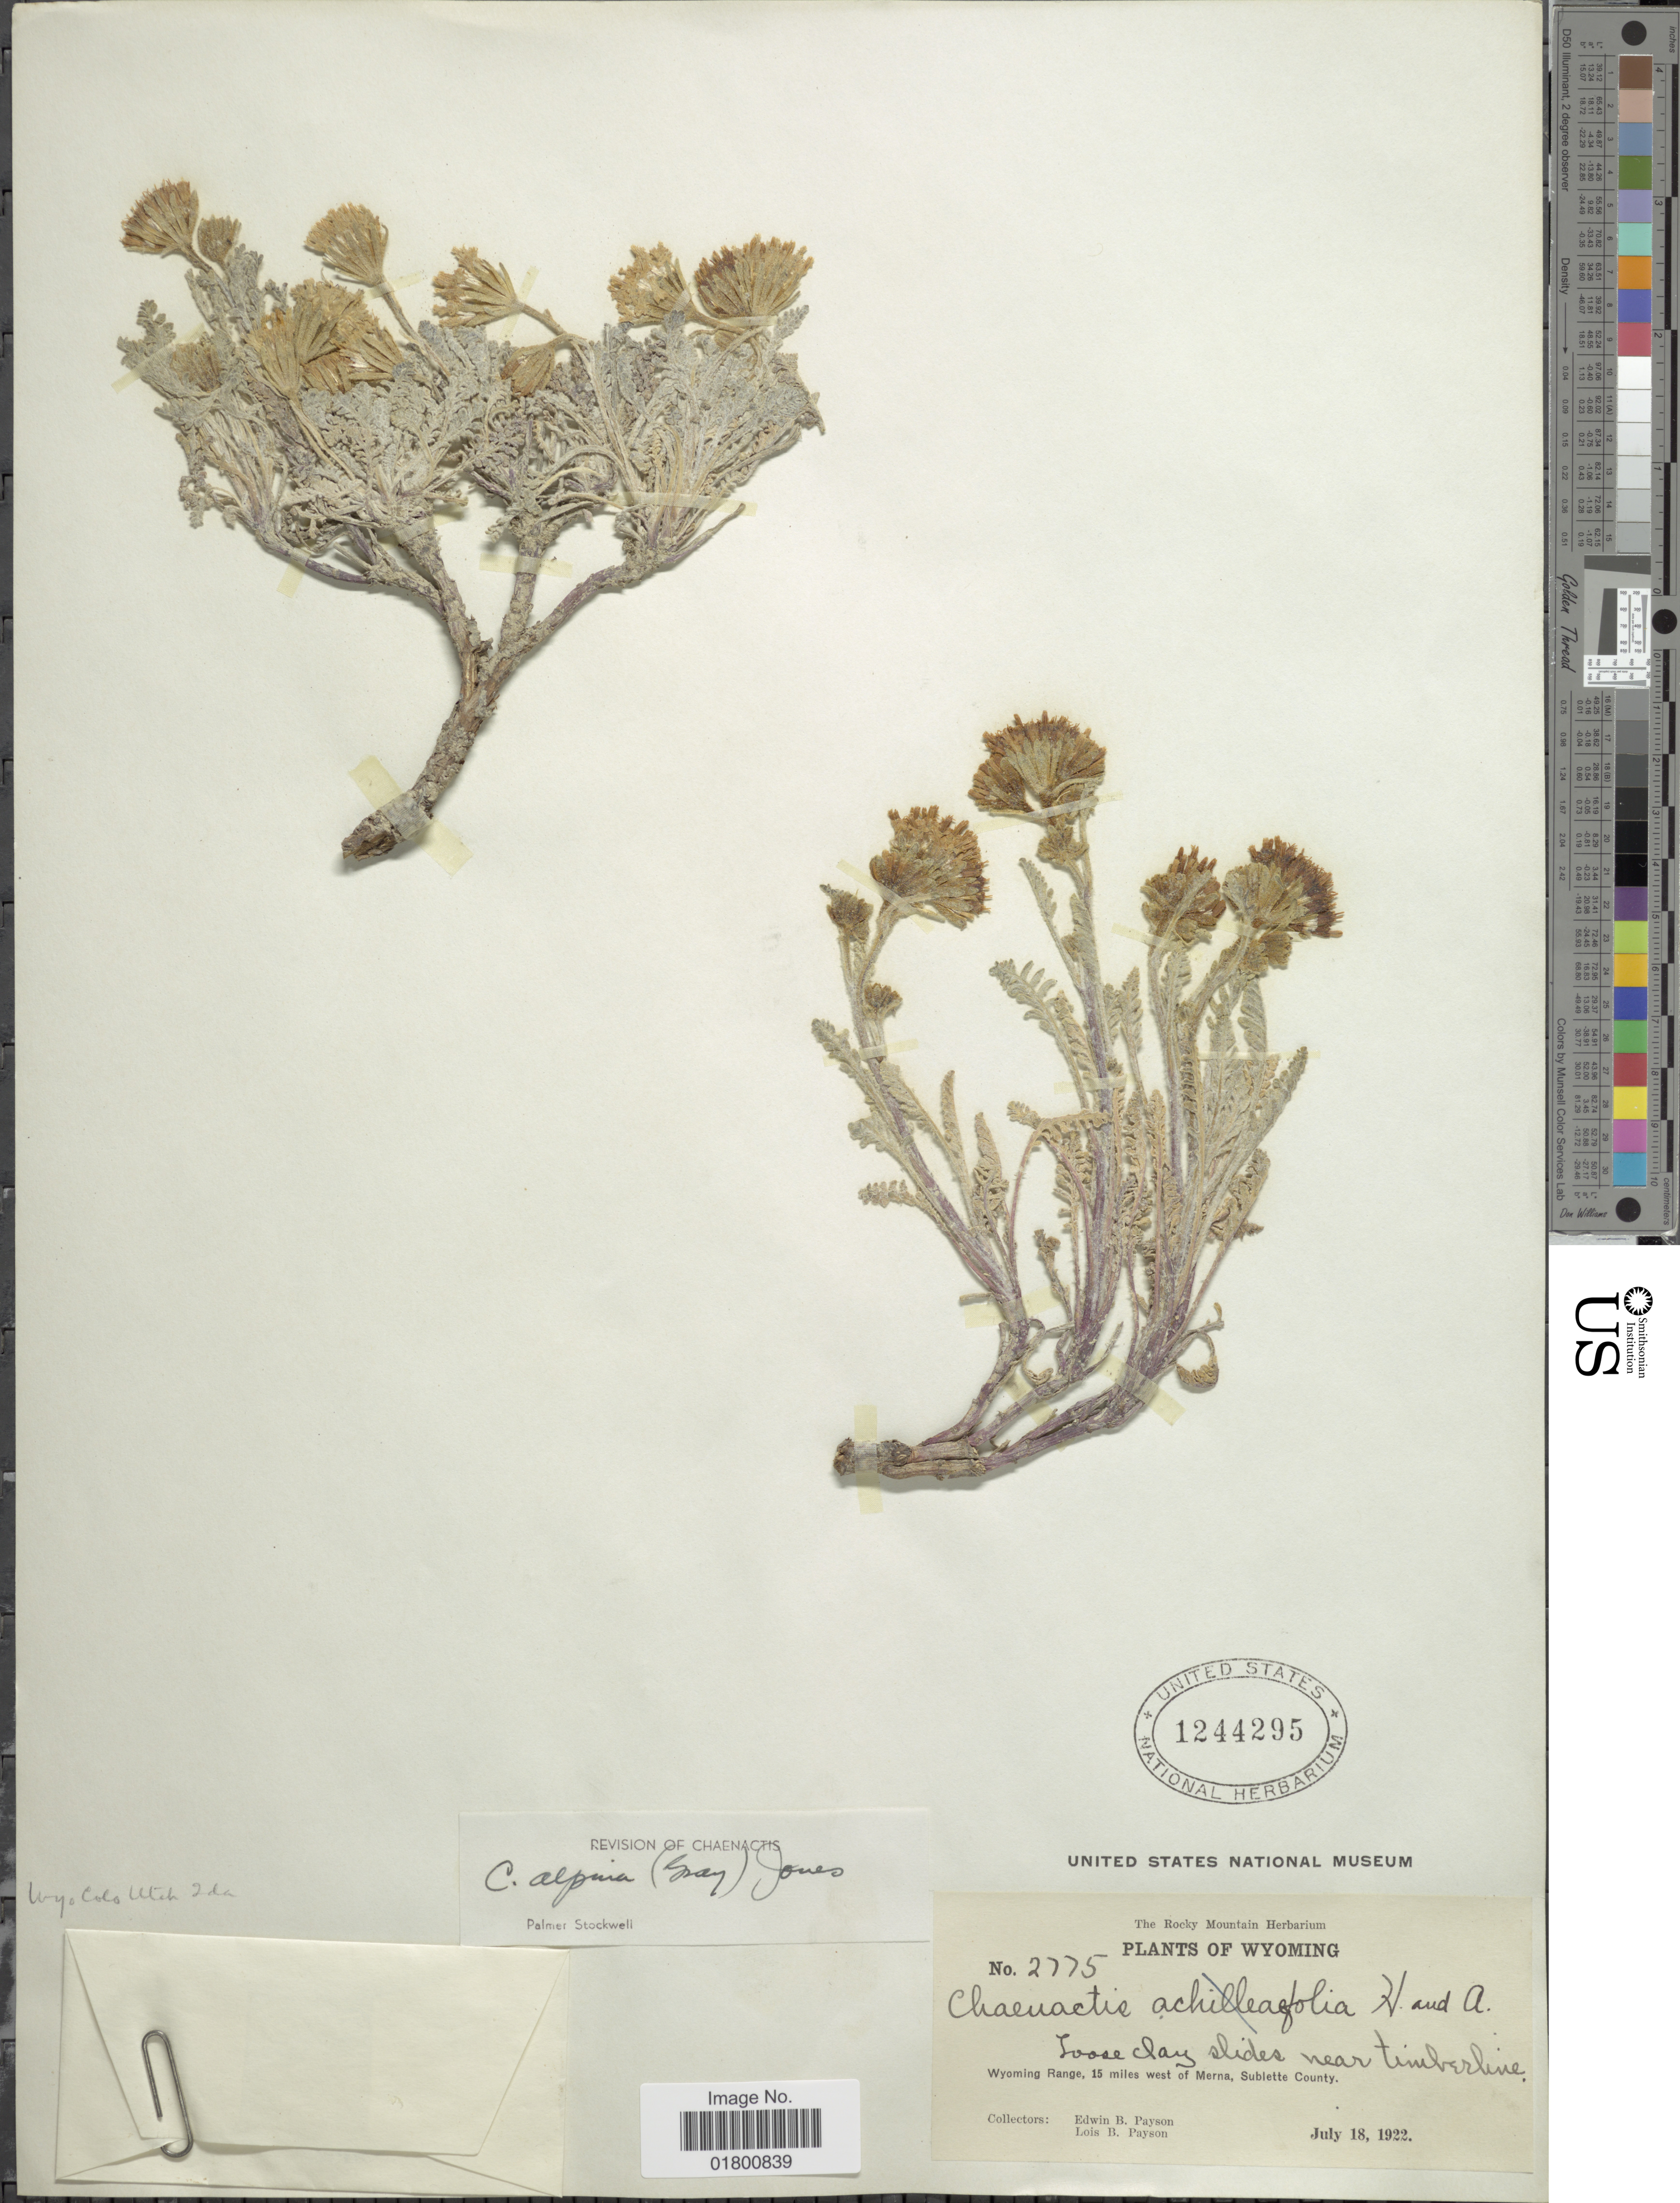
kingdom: Plantae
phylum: Tracheophyta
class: Magnoliopsida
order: Asterales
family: Asteraceae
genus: Chaenactis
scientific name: Chaenactis alpina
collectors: E. B. Payson & L. Payson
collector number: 2775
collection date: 1922-07-18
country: United States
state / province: Wyoming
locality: Wyoming Range, 15 miles west of Merna, Sublette County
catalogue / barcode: US 1244295